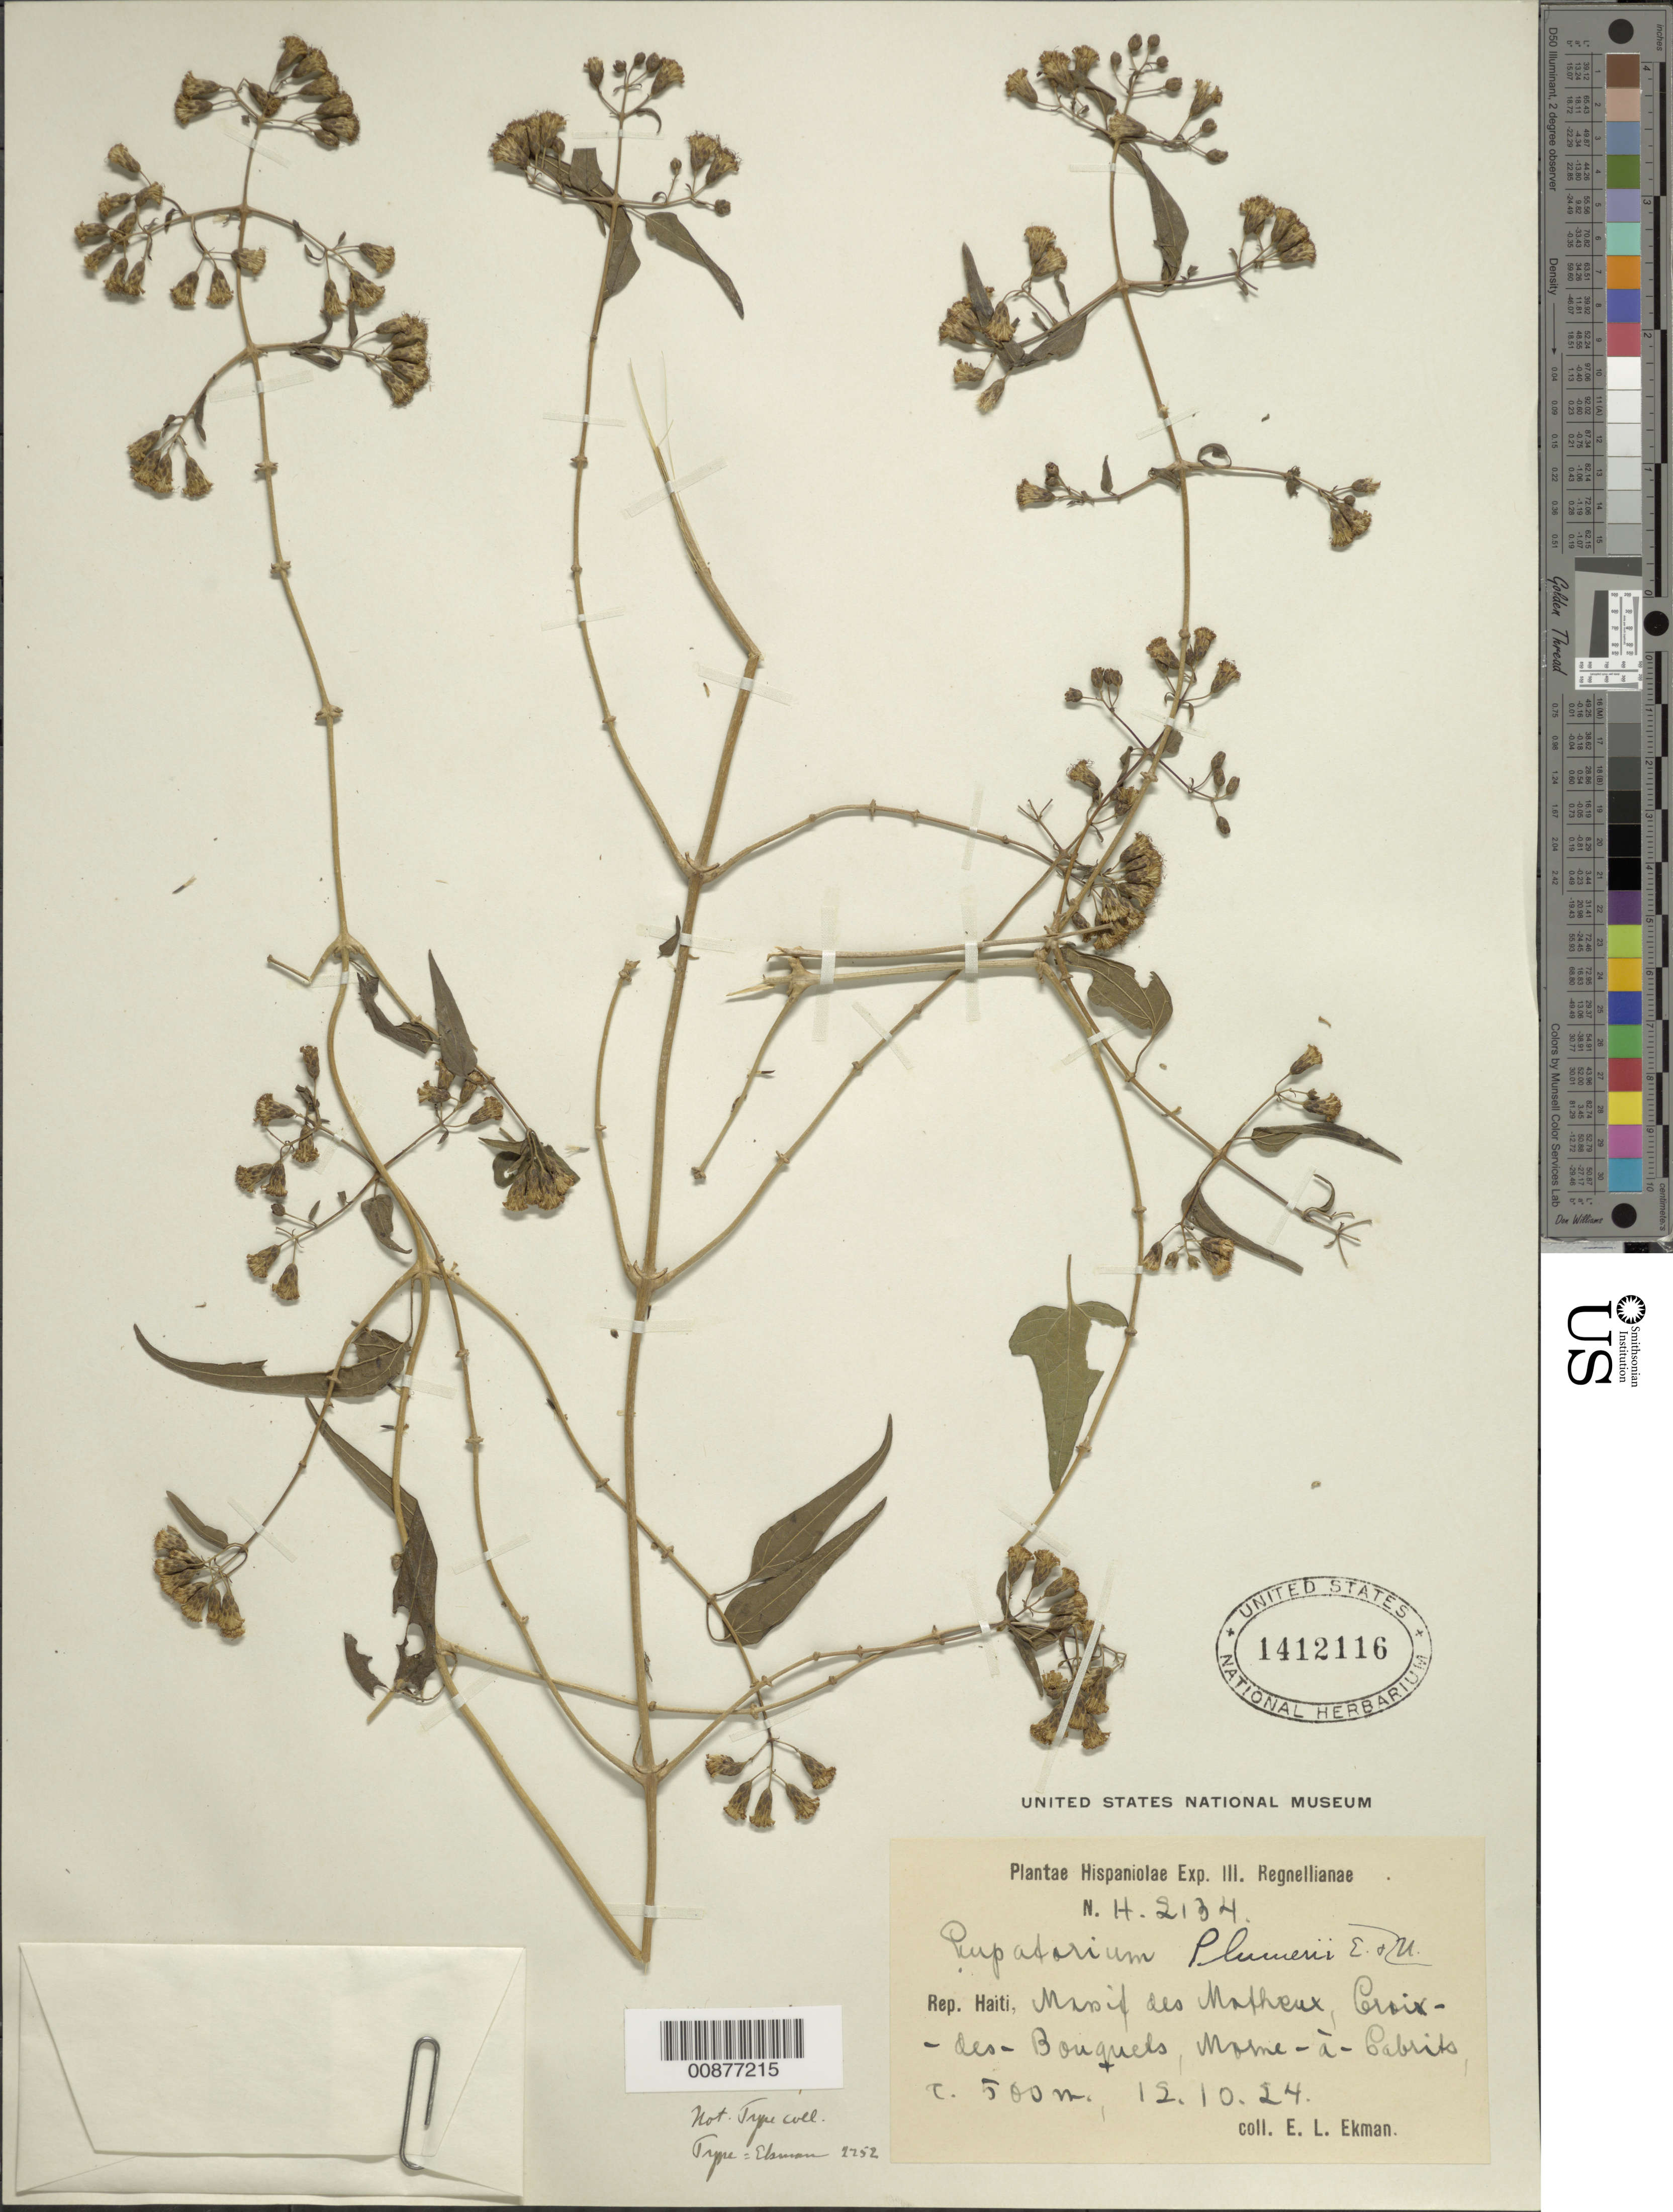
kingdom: Plantae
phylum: Tracheophyta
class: Magnoliopsida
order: Asterales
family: Asteraceae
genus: Osmiopsis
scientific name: Osmiopsis plumerii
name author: (Urb. & Ekman) R.M. King & H. Rob.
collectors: E. L. Ekman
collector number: H 2134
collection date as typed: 12 Oct 1924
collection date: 1924-10-12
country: Haiti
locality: Massif des Matheux (sp?), Cuix (sp?)-des-Bouquets, Morne-à-Cabrits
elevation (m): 500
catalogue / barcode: US 1412116